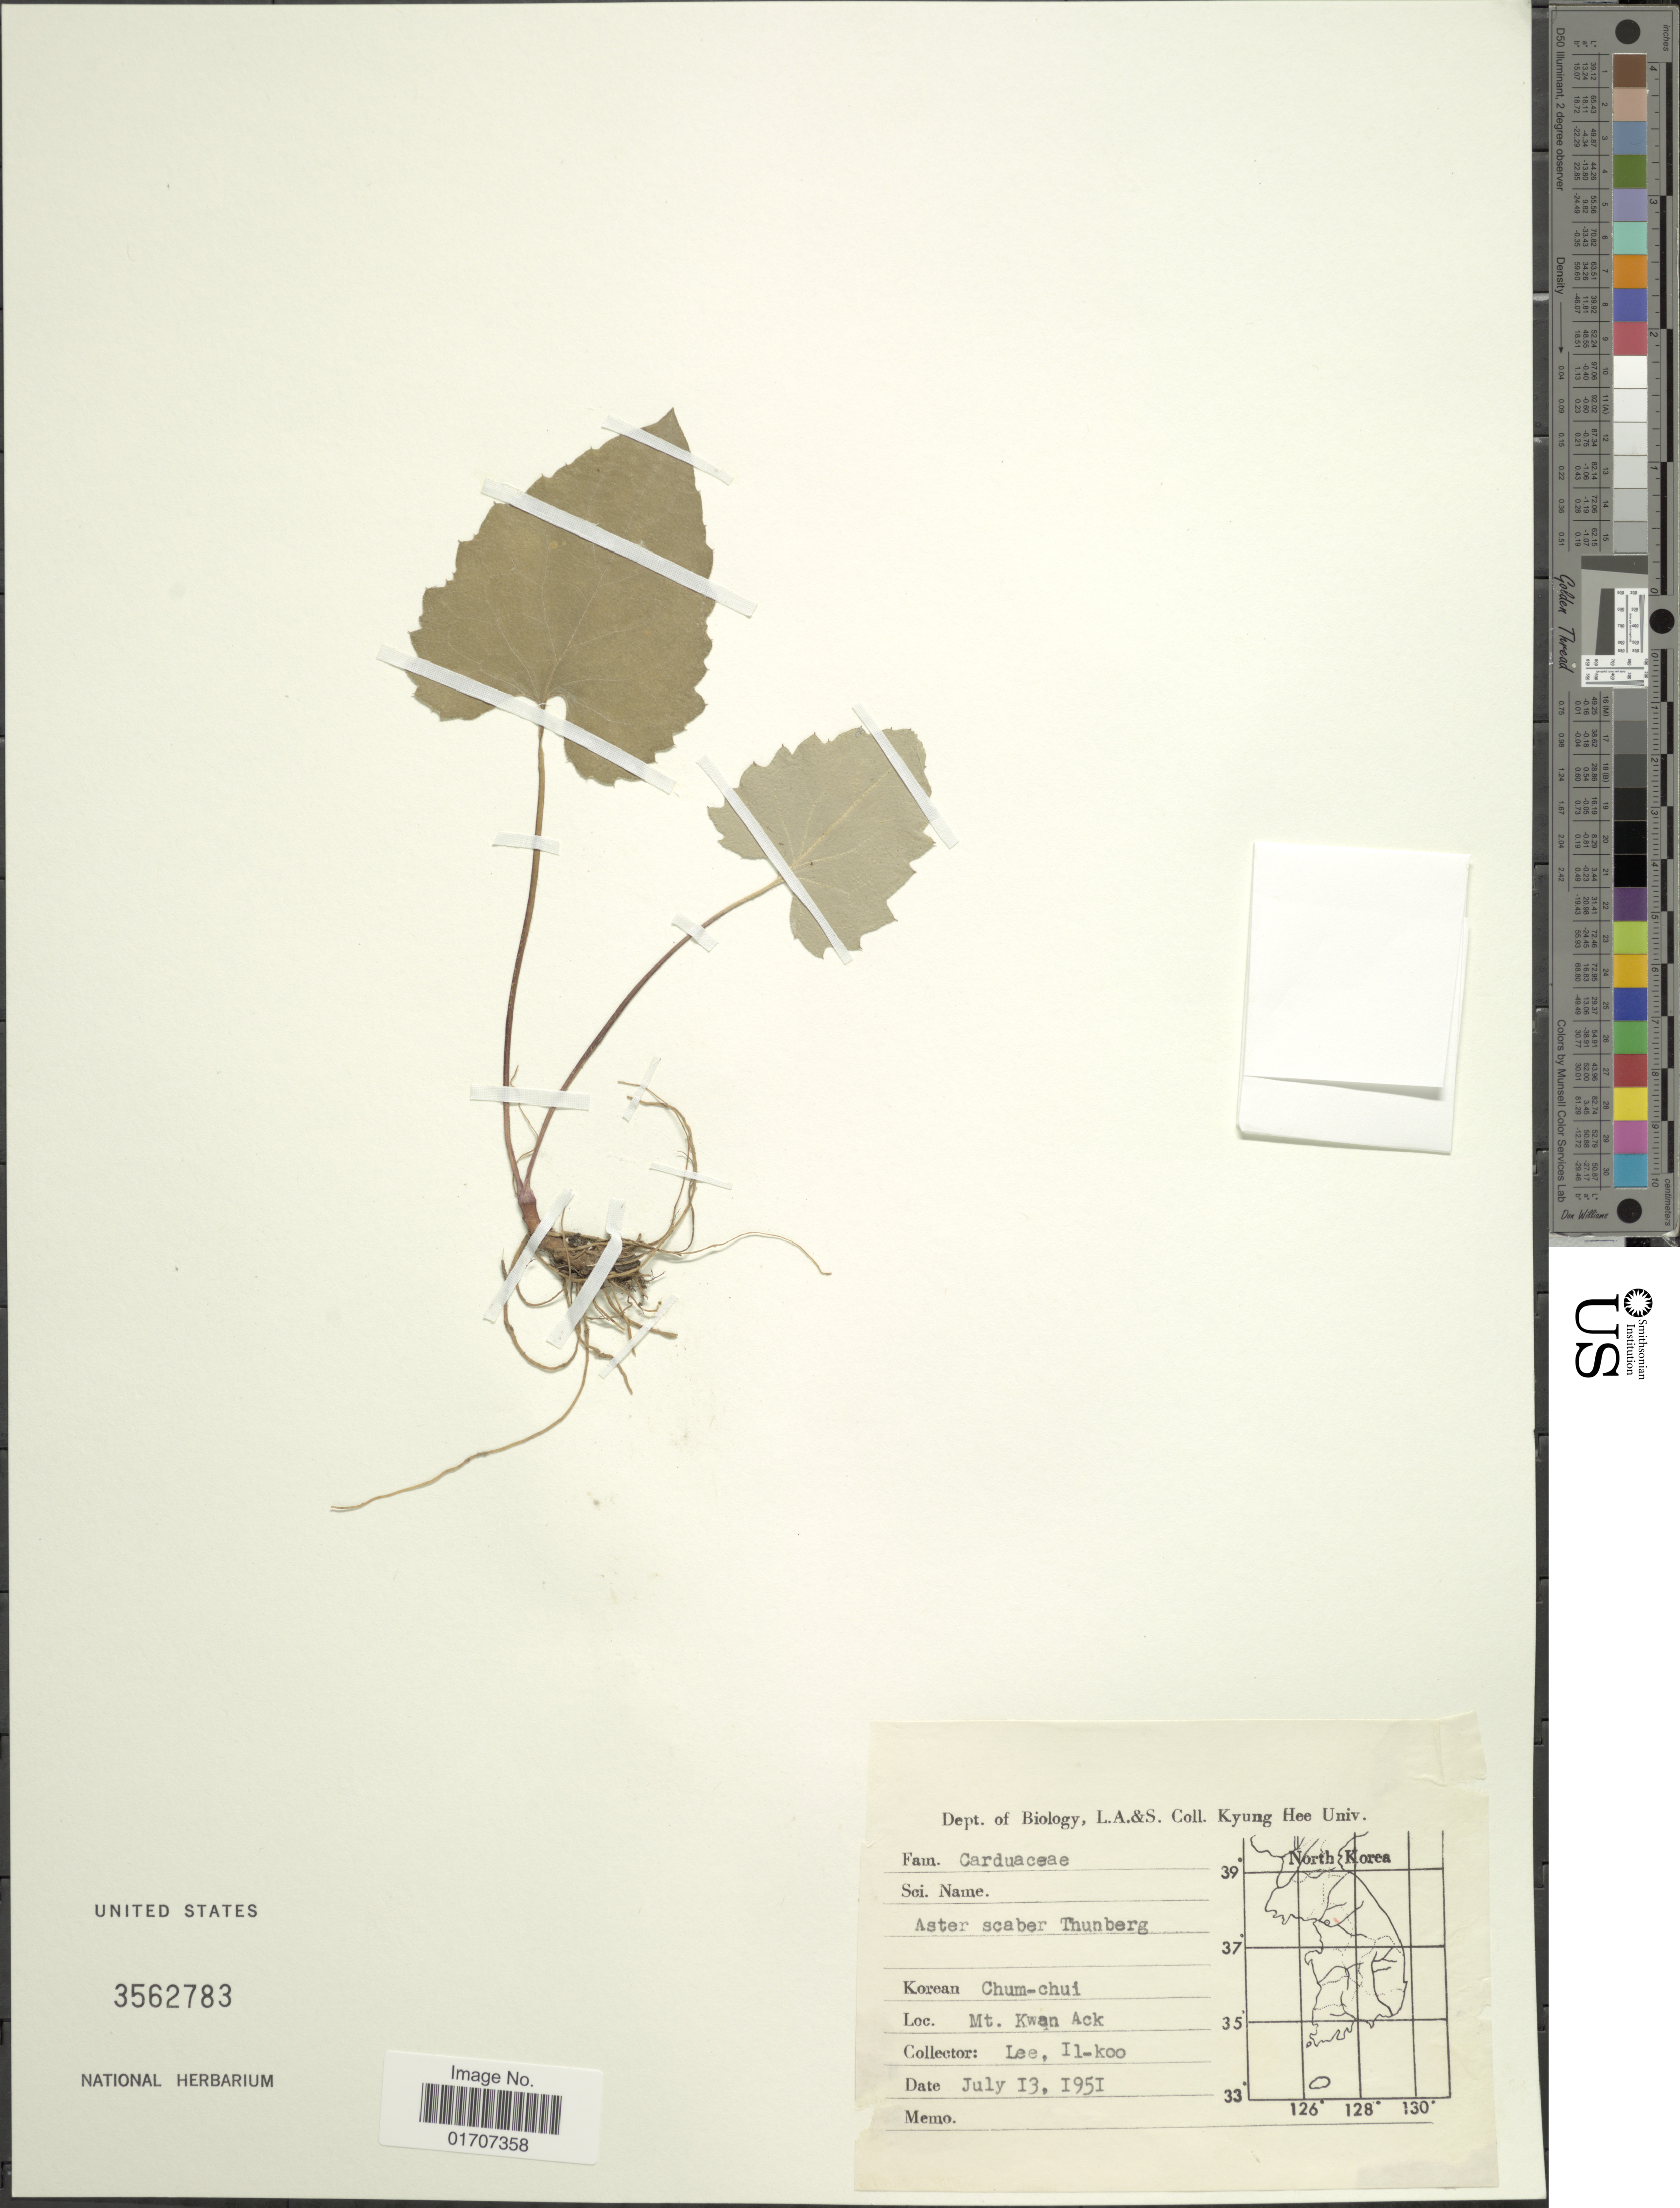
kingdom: Plantae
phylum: Tracheophyta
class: Magnoliopsida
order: Asterales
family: Asteraceae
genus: Doellingeria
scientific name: Doellingeria scabra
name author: (Thunb.) Nees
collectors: I. Lee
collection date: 1951-07-13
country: South Korea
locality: Mt. Kwan Ack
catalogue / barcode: US 3562783